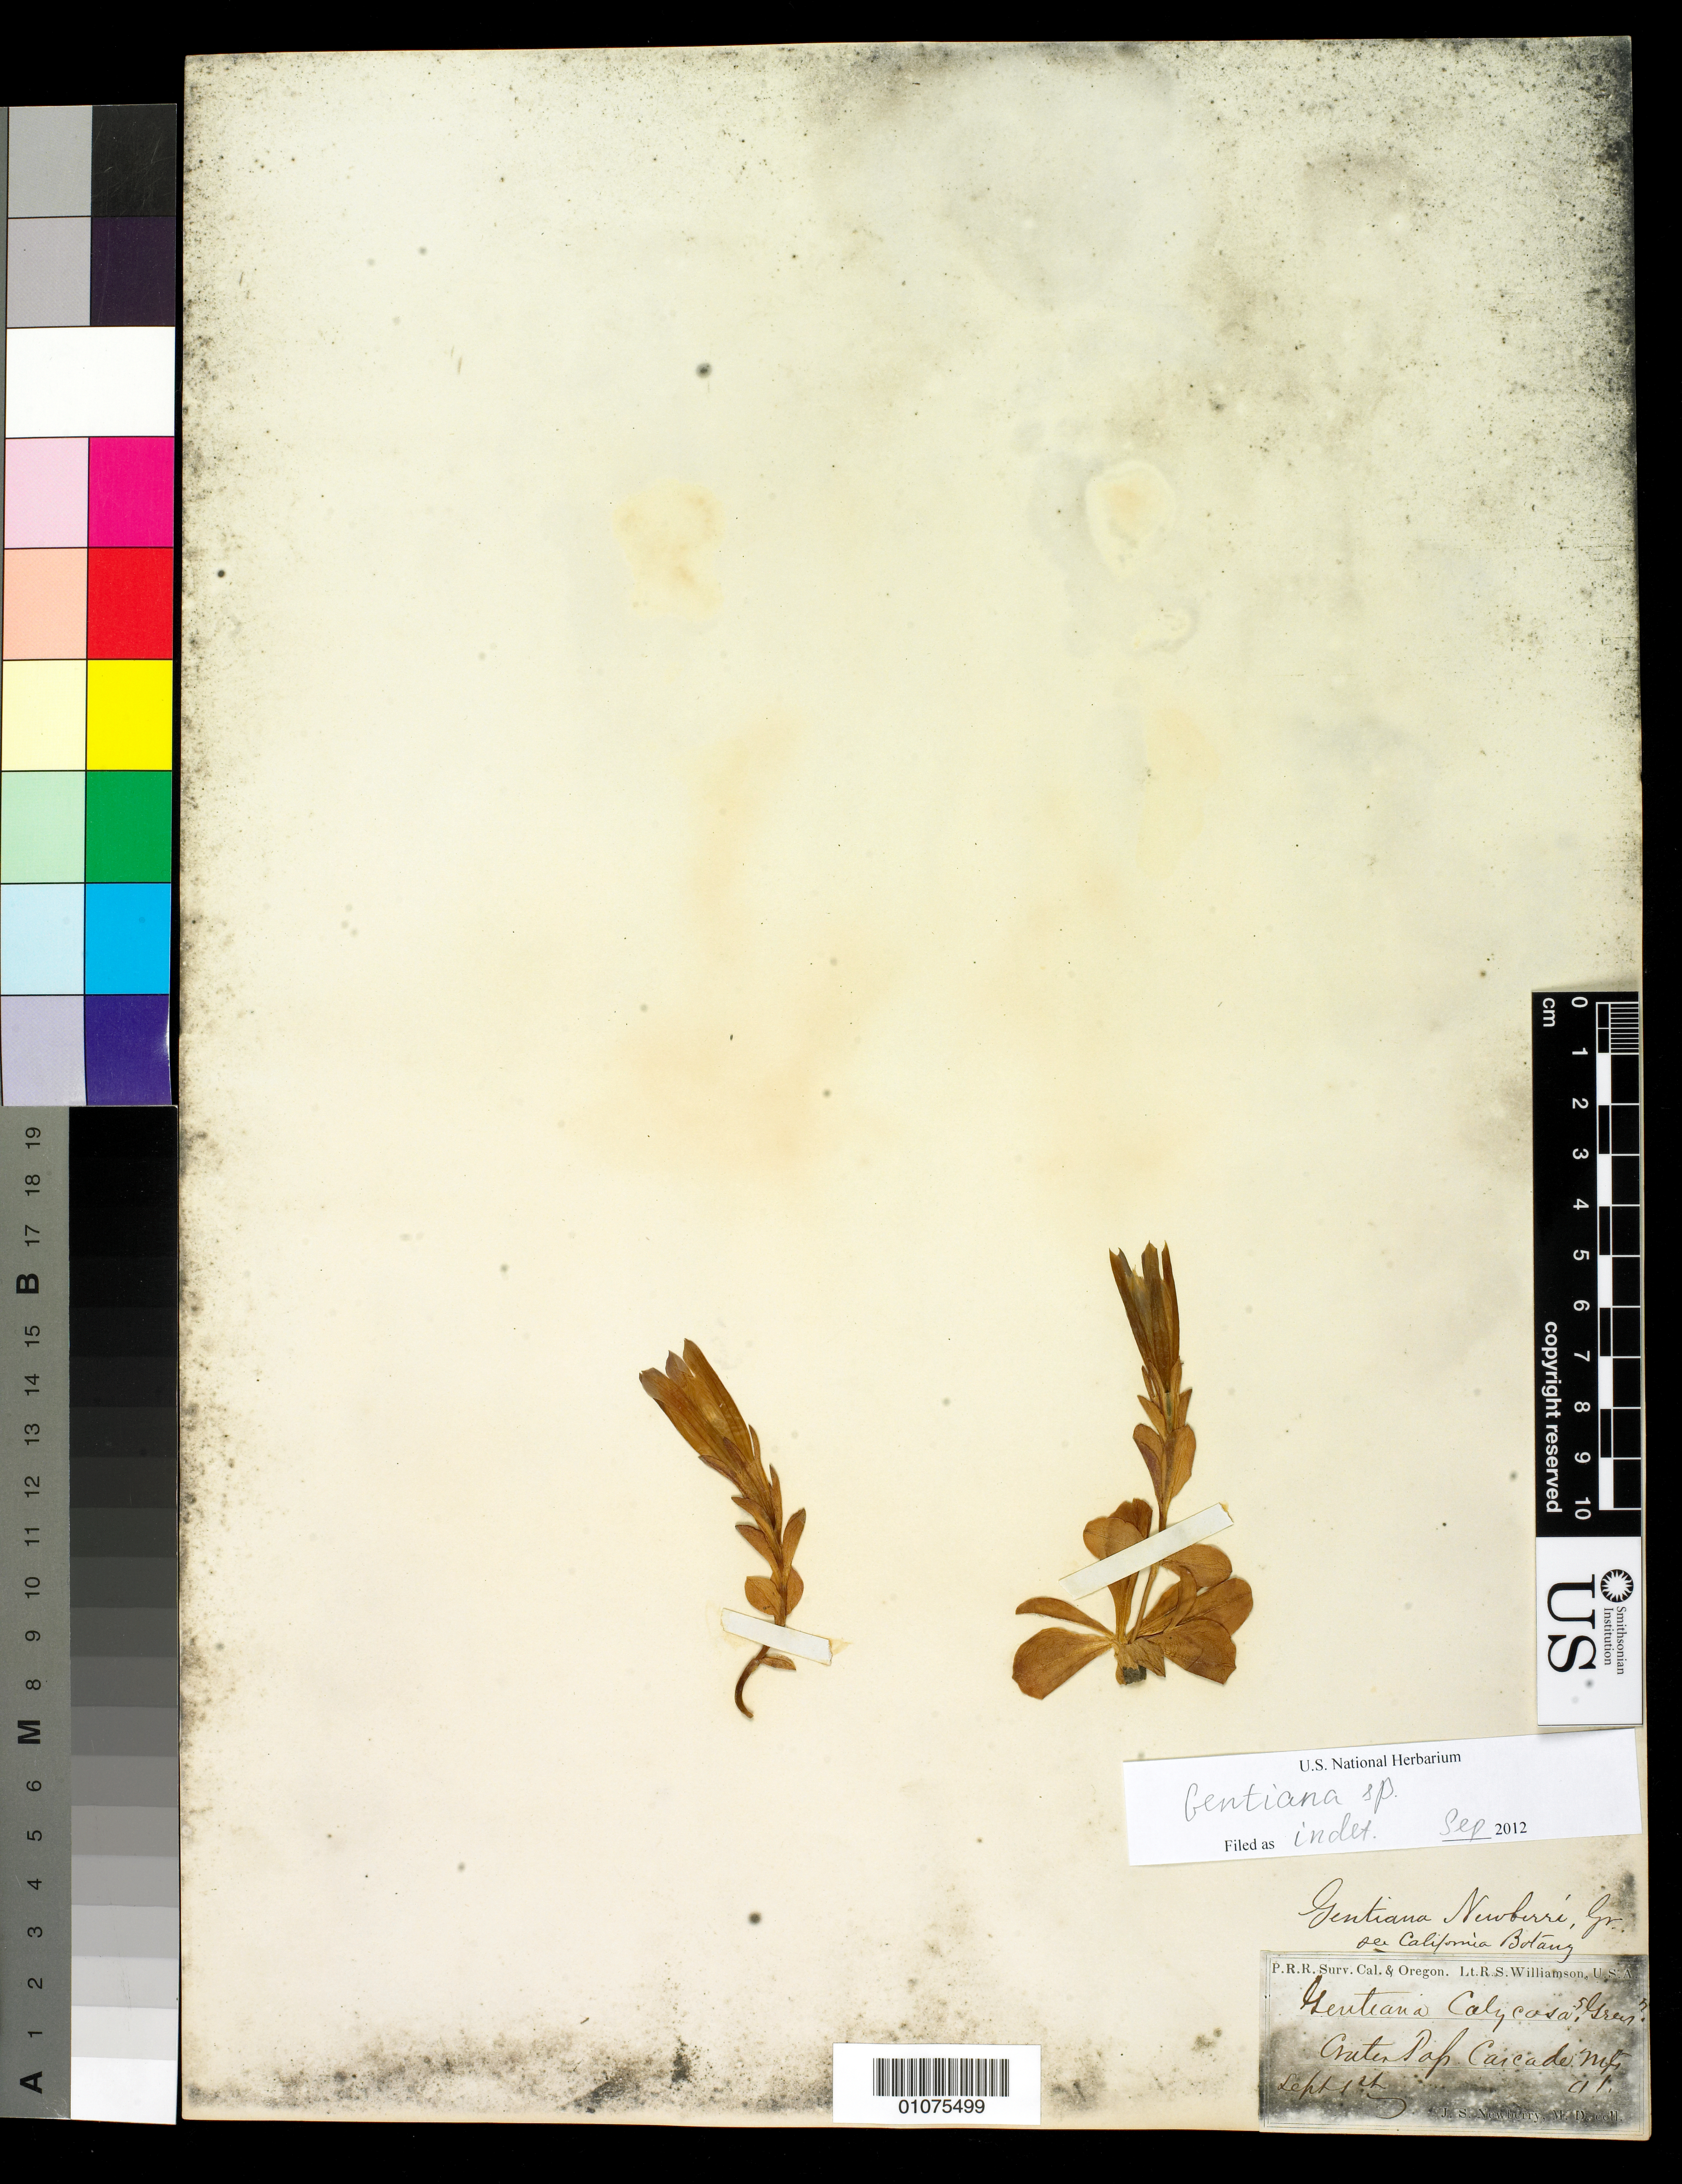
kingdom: Plantae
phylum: Tracheophyta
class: Magnoliopsida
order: Gentianales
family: Gentianaceae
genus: Gentiana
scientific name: Gentiana sp.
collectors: J. S. Newberry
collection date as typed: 1 Sep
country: United States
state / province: Oregon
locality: Crater […] Cascade Mountains